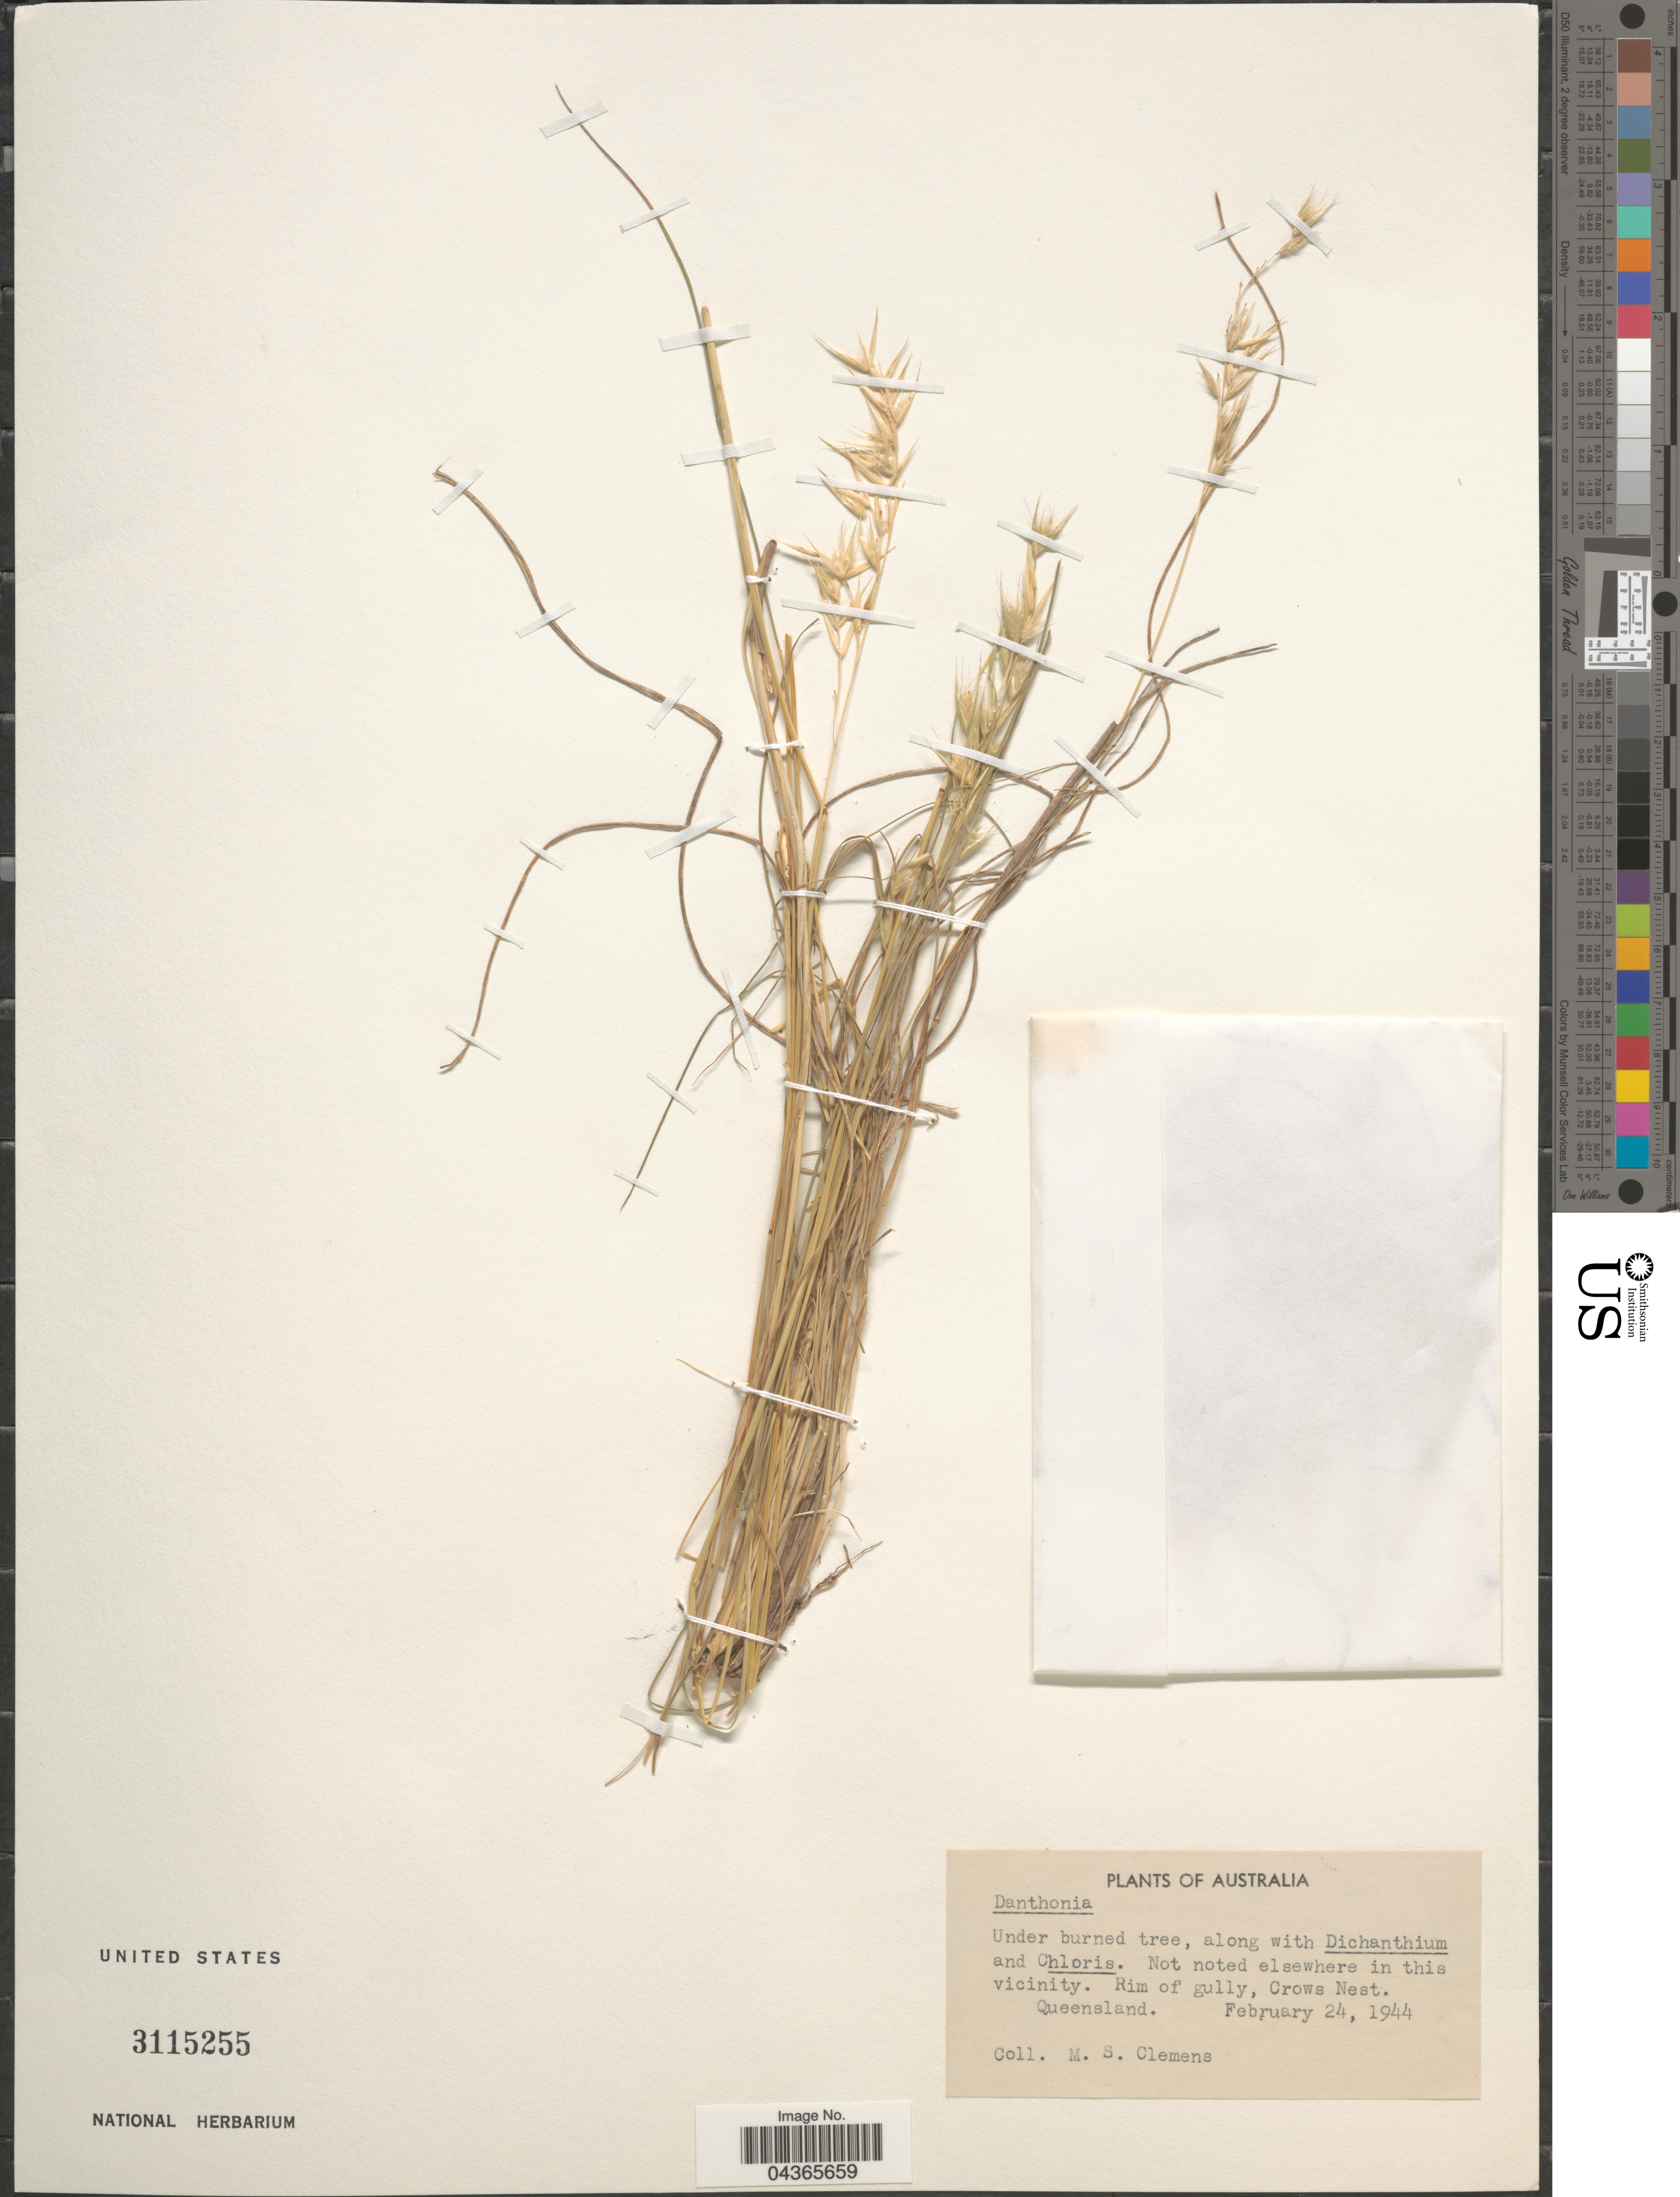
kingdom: Plantae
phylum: Tracheophyta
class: Liliopsida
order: Poales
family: Poaceae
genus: Rytidosperma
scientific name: Rytidosperma sp.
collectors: M. S. Clemens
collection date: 1944-02-24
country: Australia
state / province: Queensland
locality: Rim of gully, Crows Nest.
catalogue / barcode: US 3115255